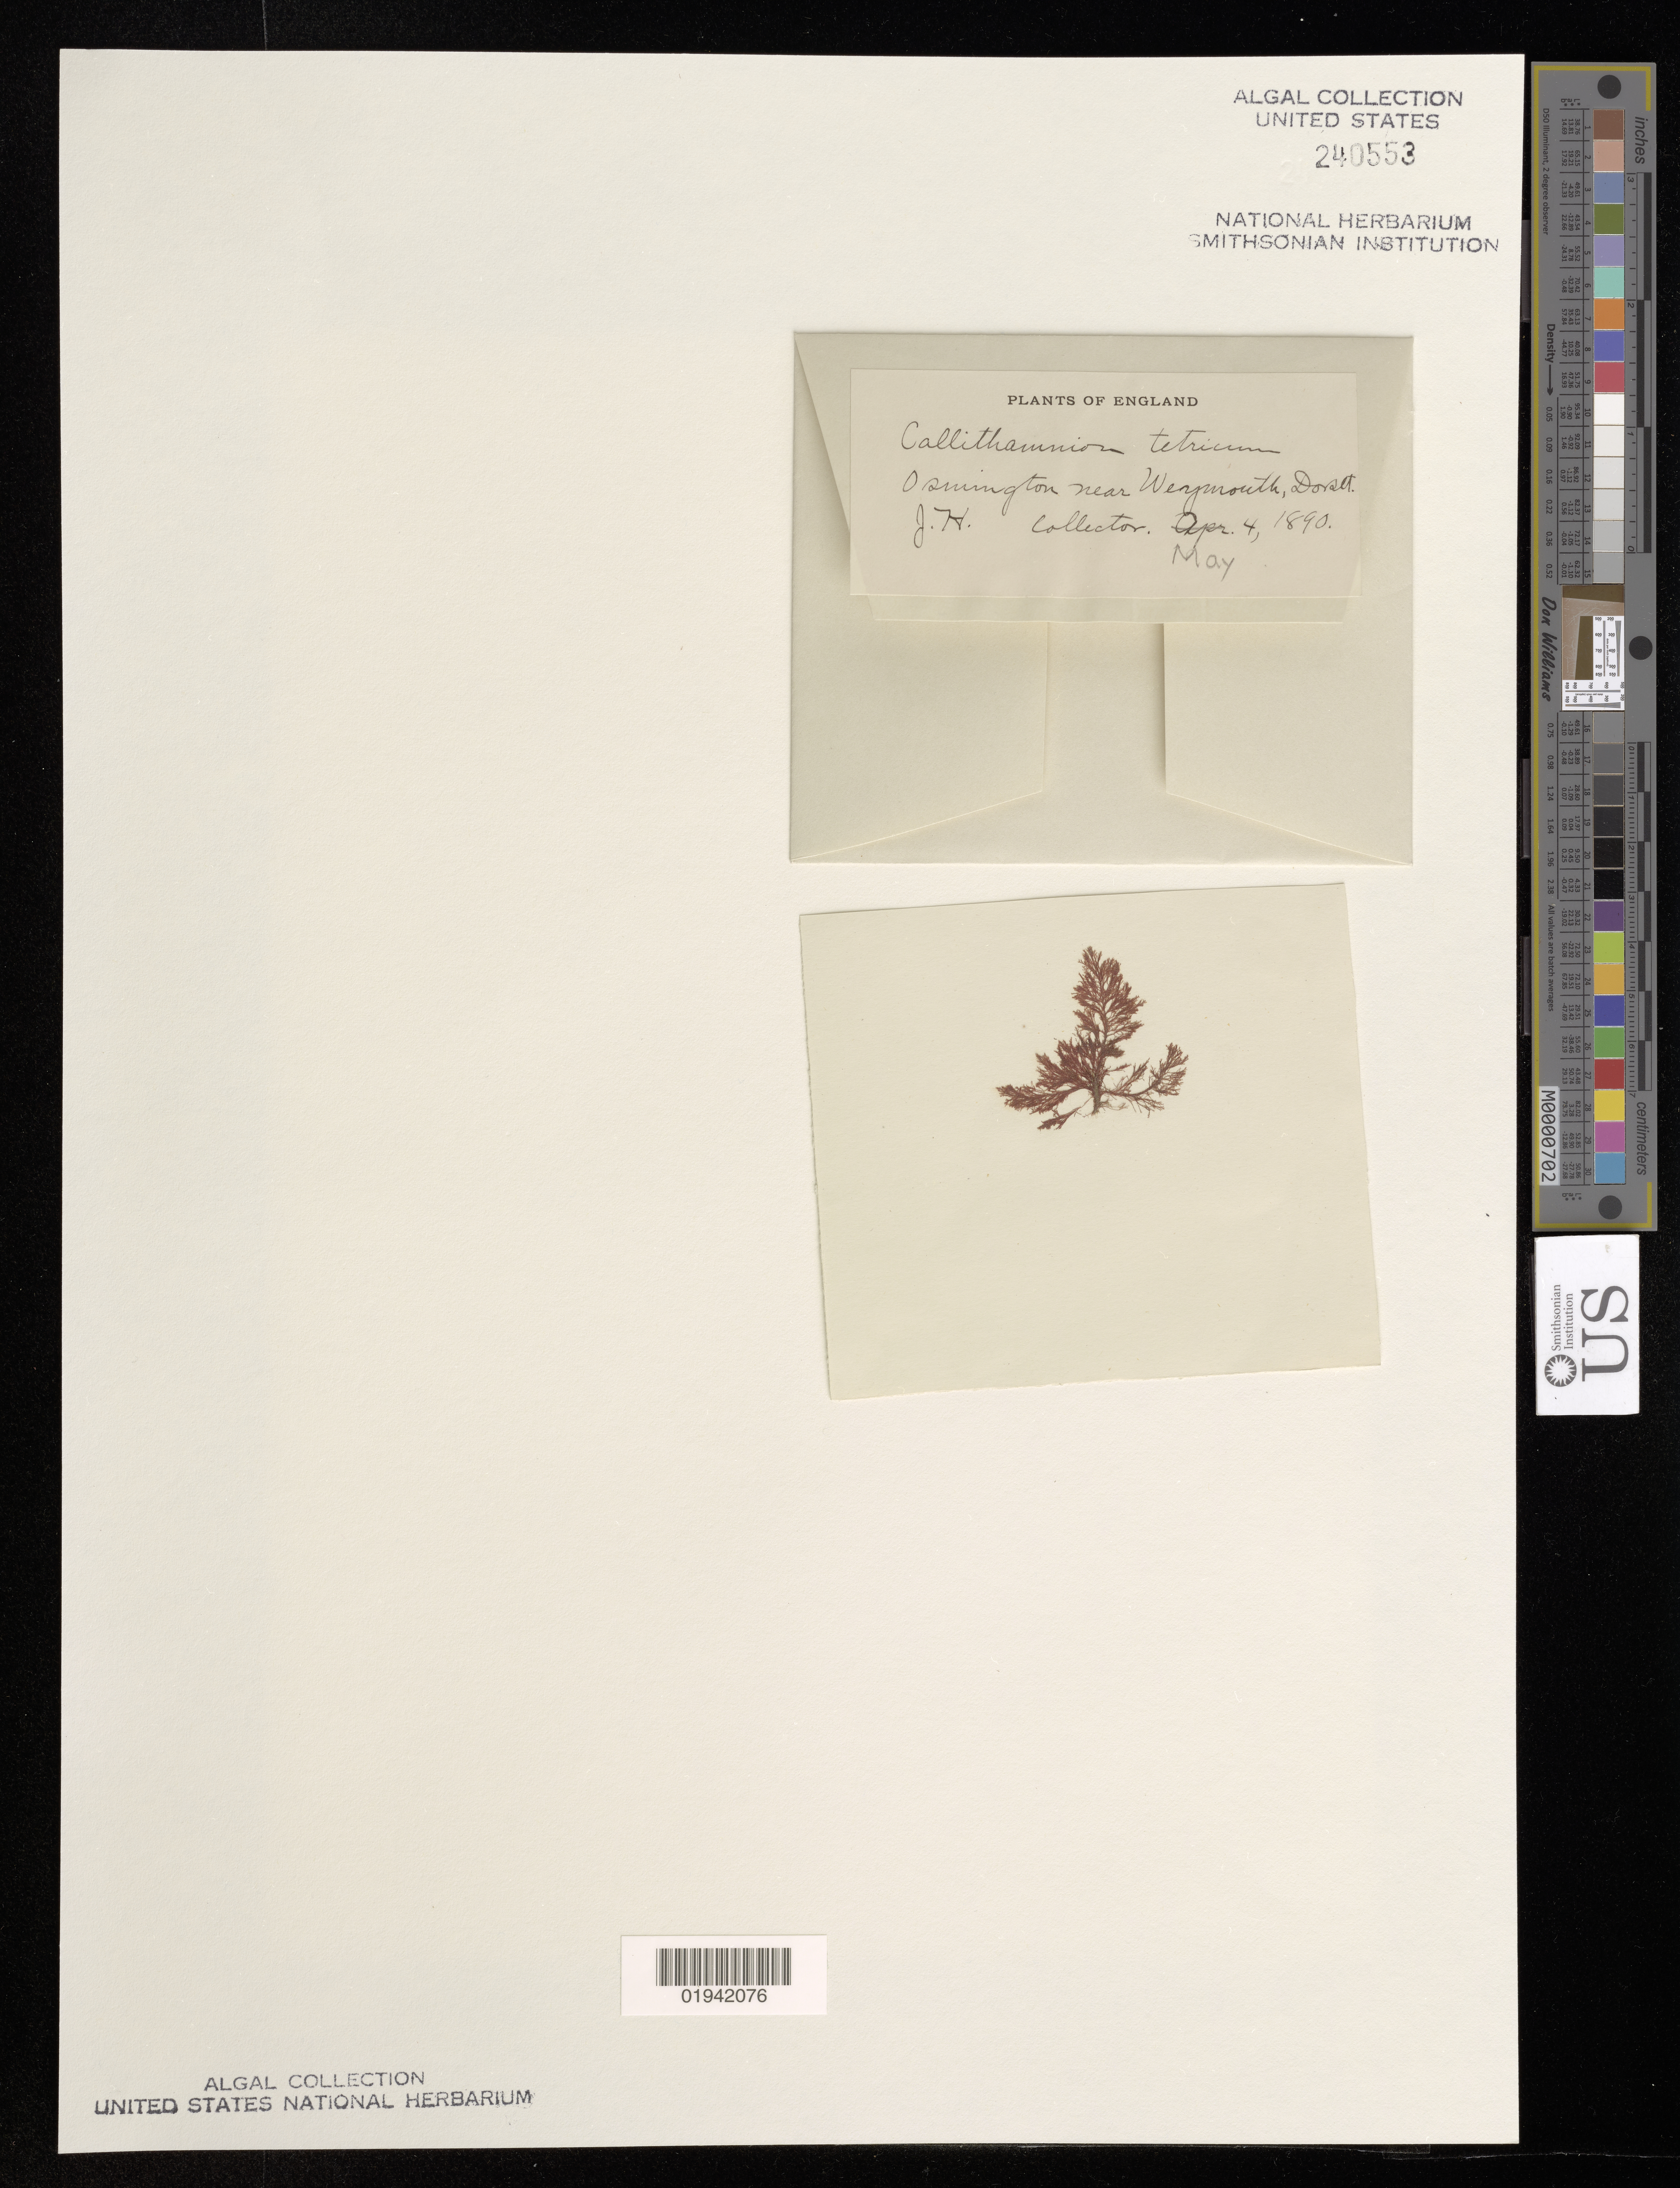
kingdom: Plantae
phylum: Rhodophyta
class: Florideophyceae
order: Ceramiales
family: Callithamniaceae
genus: Callithamnion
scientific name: Callithamnion tetricum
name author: (Dillwyn) S.F. Gray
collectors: J. H.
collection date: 1890-05-04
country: United Kingdom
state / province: England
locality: Osmington near Weymouth, Dorset.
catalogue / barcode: US 240553